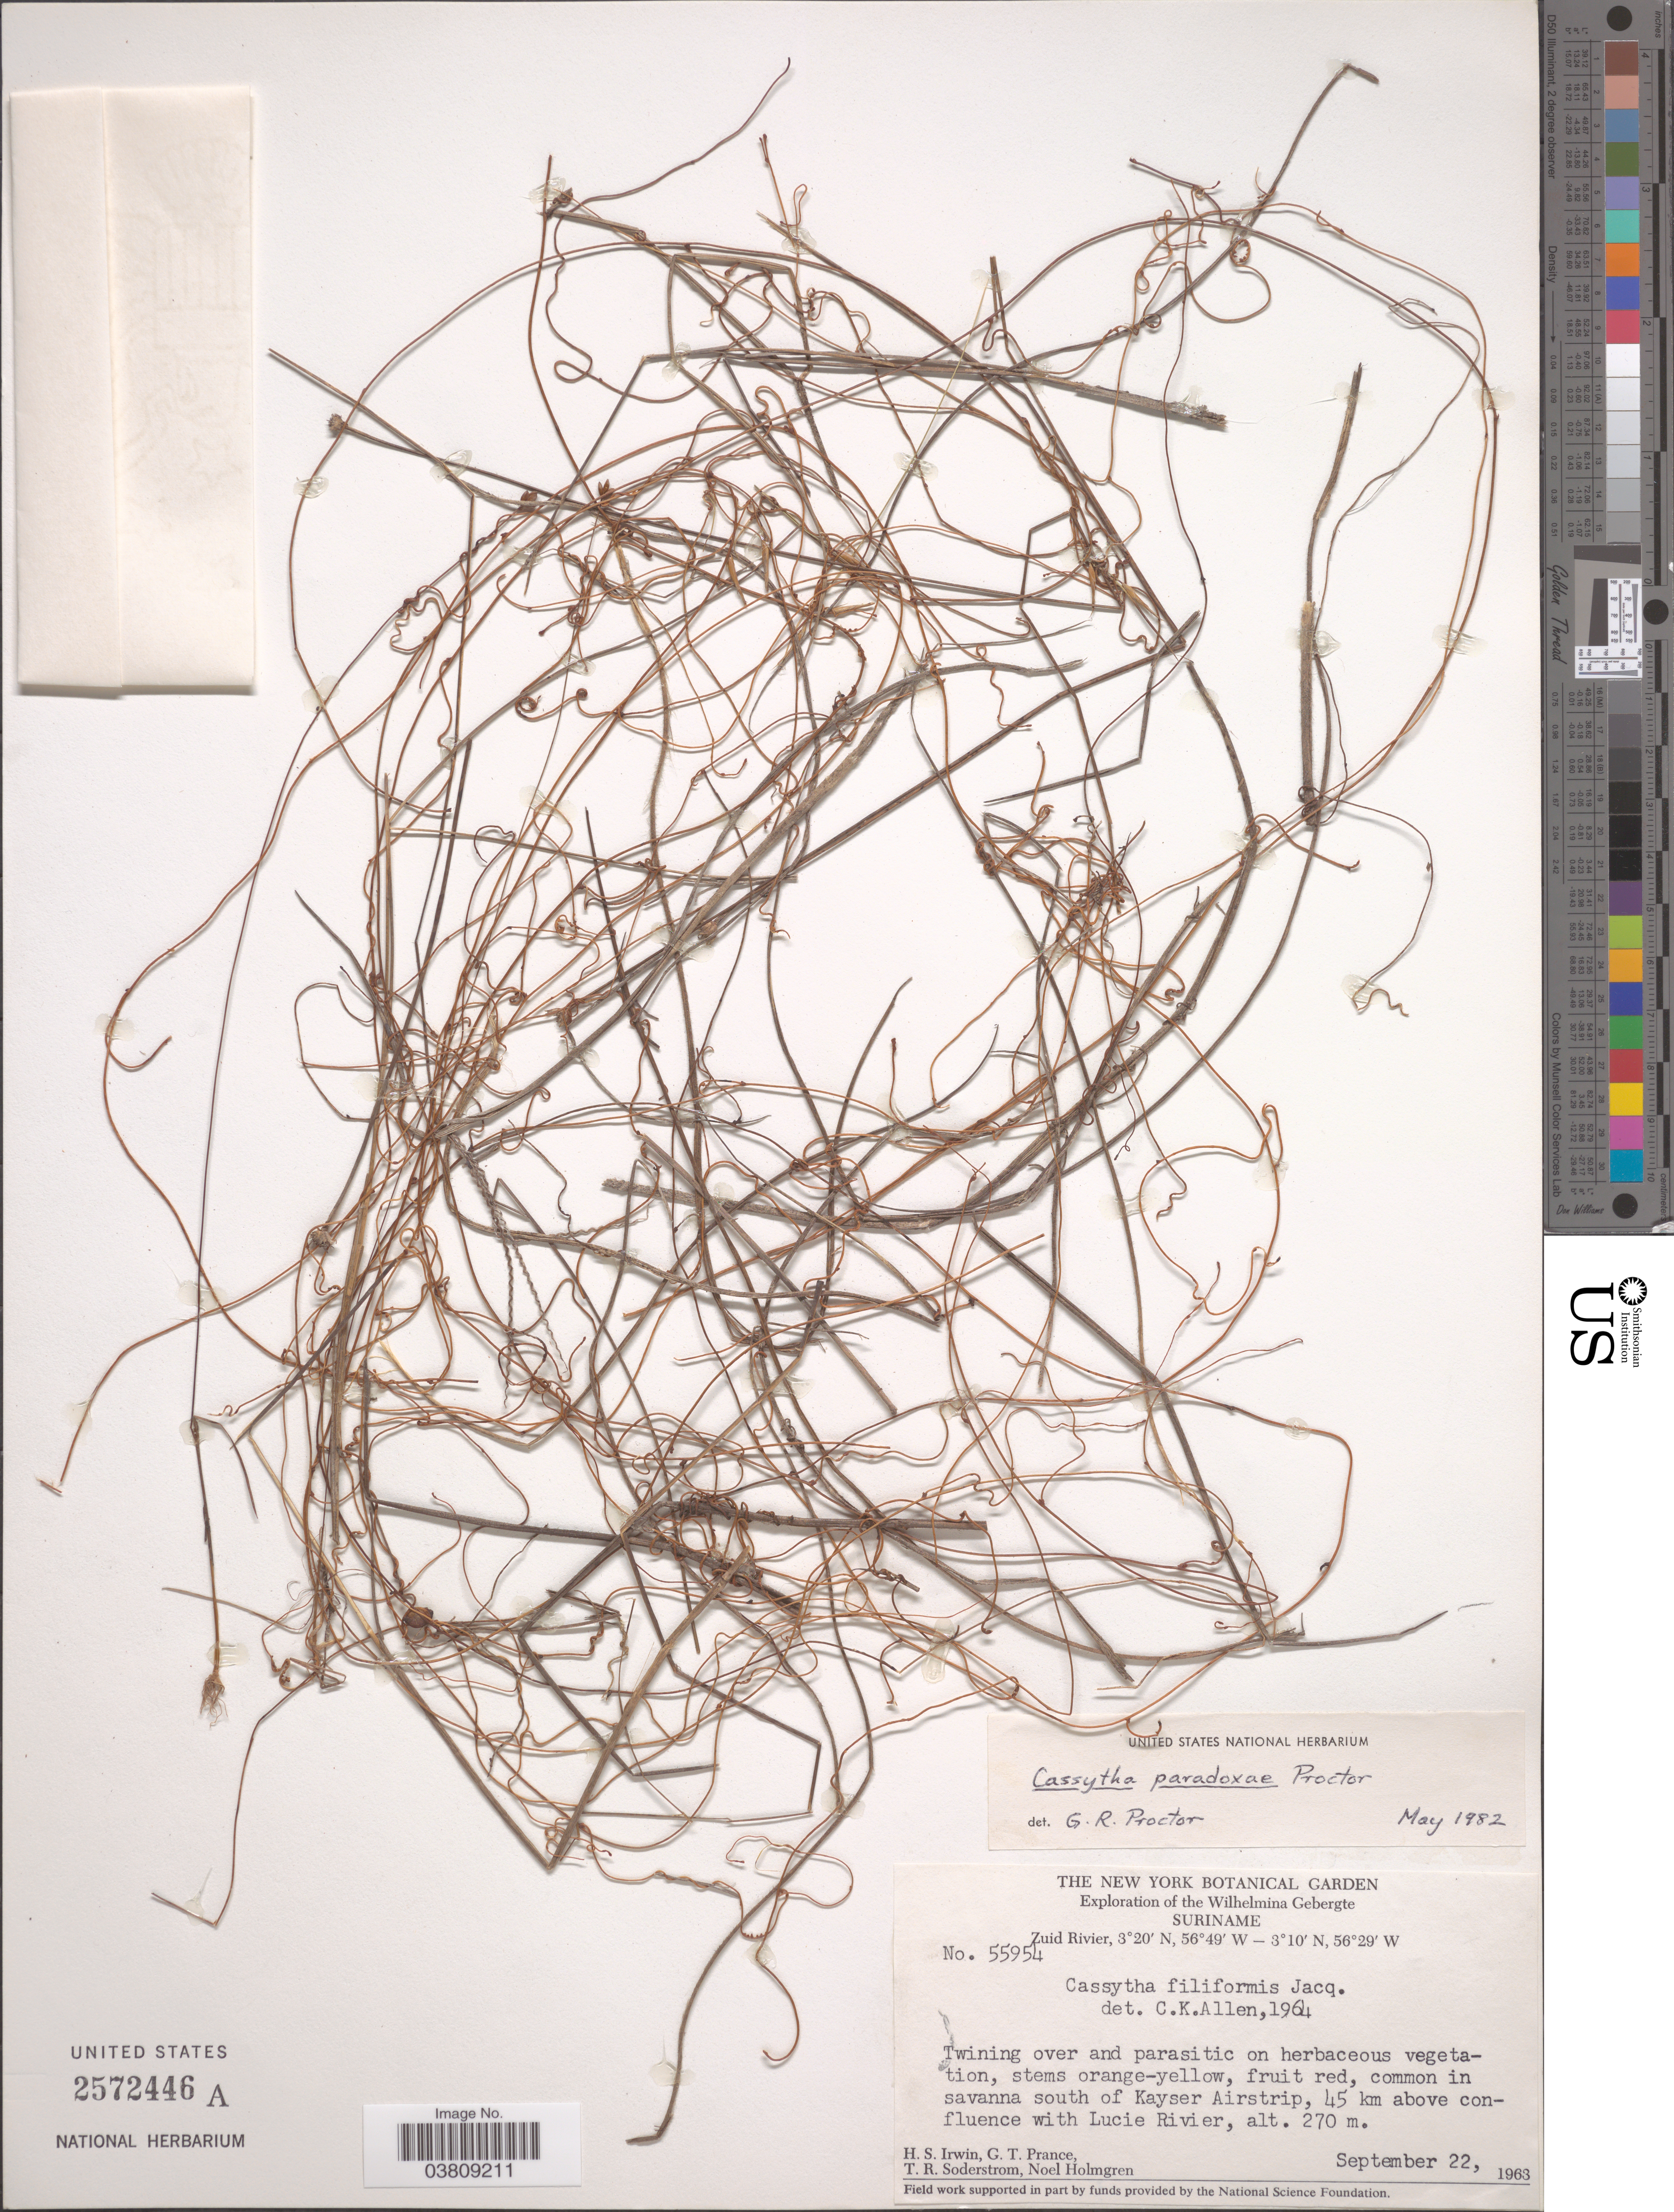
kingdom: Plantae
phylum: Tracheophyta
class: Magnoliopsida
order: Laurales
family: Lauraceae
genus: Cassytha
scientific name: Cassytha paradoxae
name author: Proctor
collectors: H. Irwin, G. T. Prance, T. R. Soderstrom & N. H. Holmgren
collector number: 55954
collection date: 1963-09-22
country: Suriname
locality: Wilhelmina Gebergte. Zuid Rivier. In savanna south of Kayser Airstrip, 45 km above confluence with Lucie Rivier.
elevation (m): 270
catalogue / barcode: US 2572446A